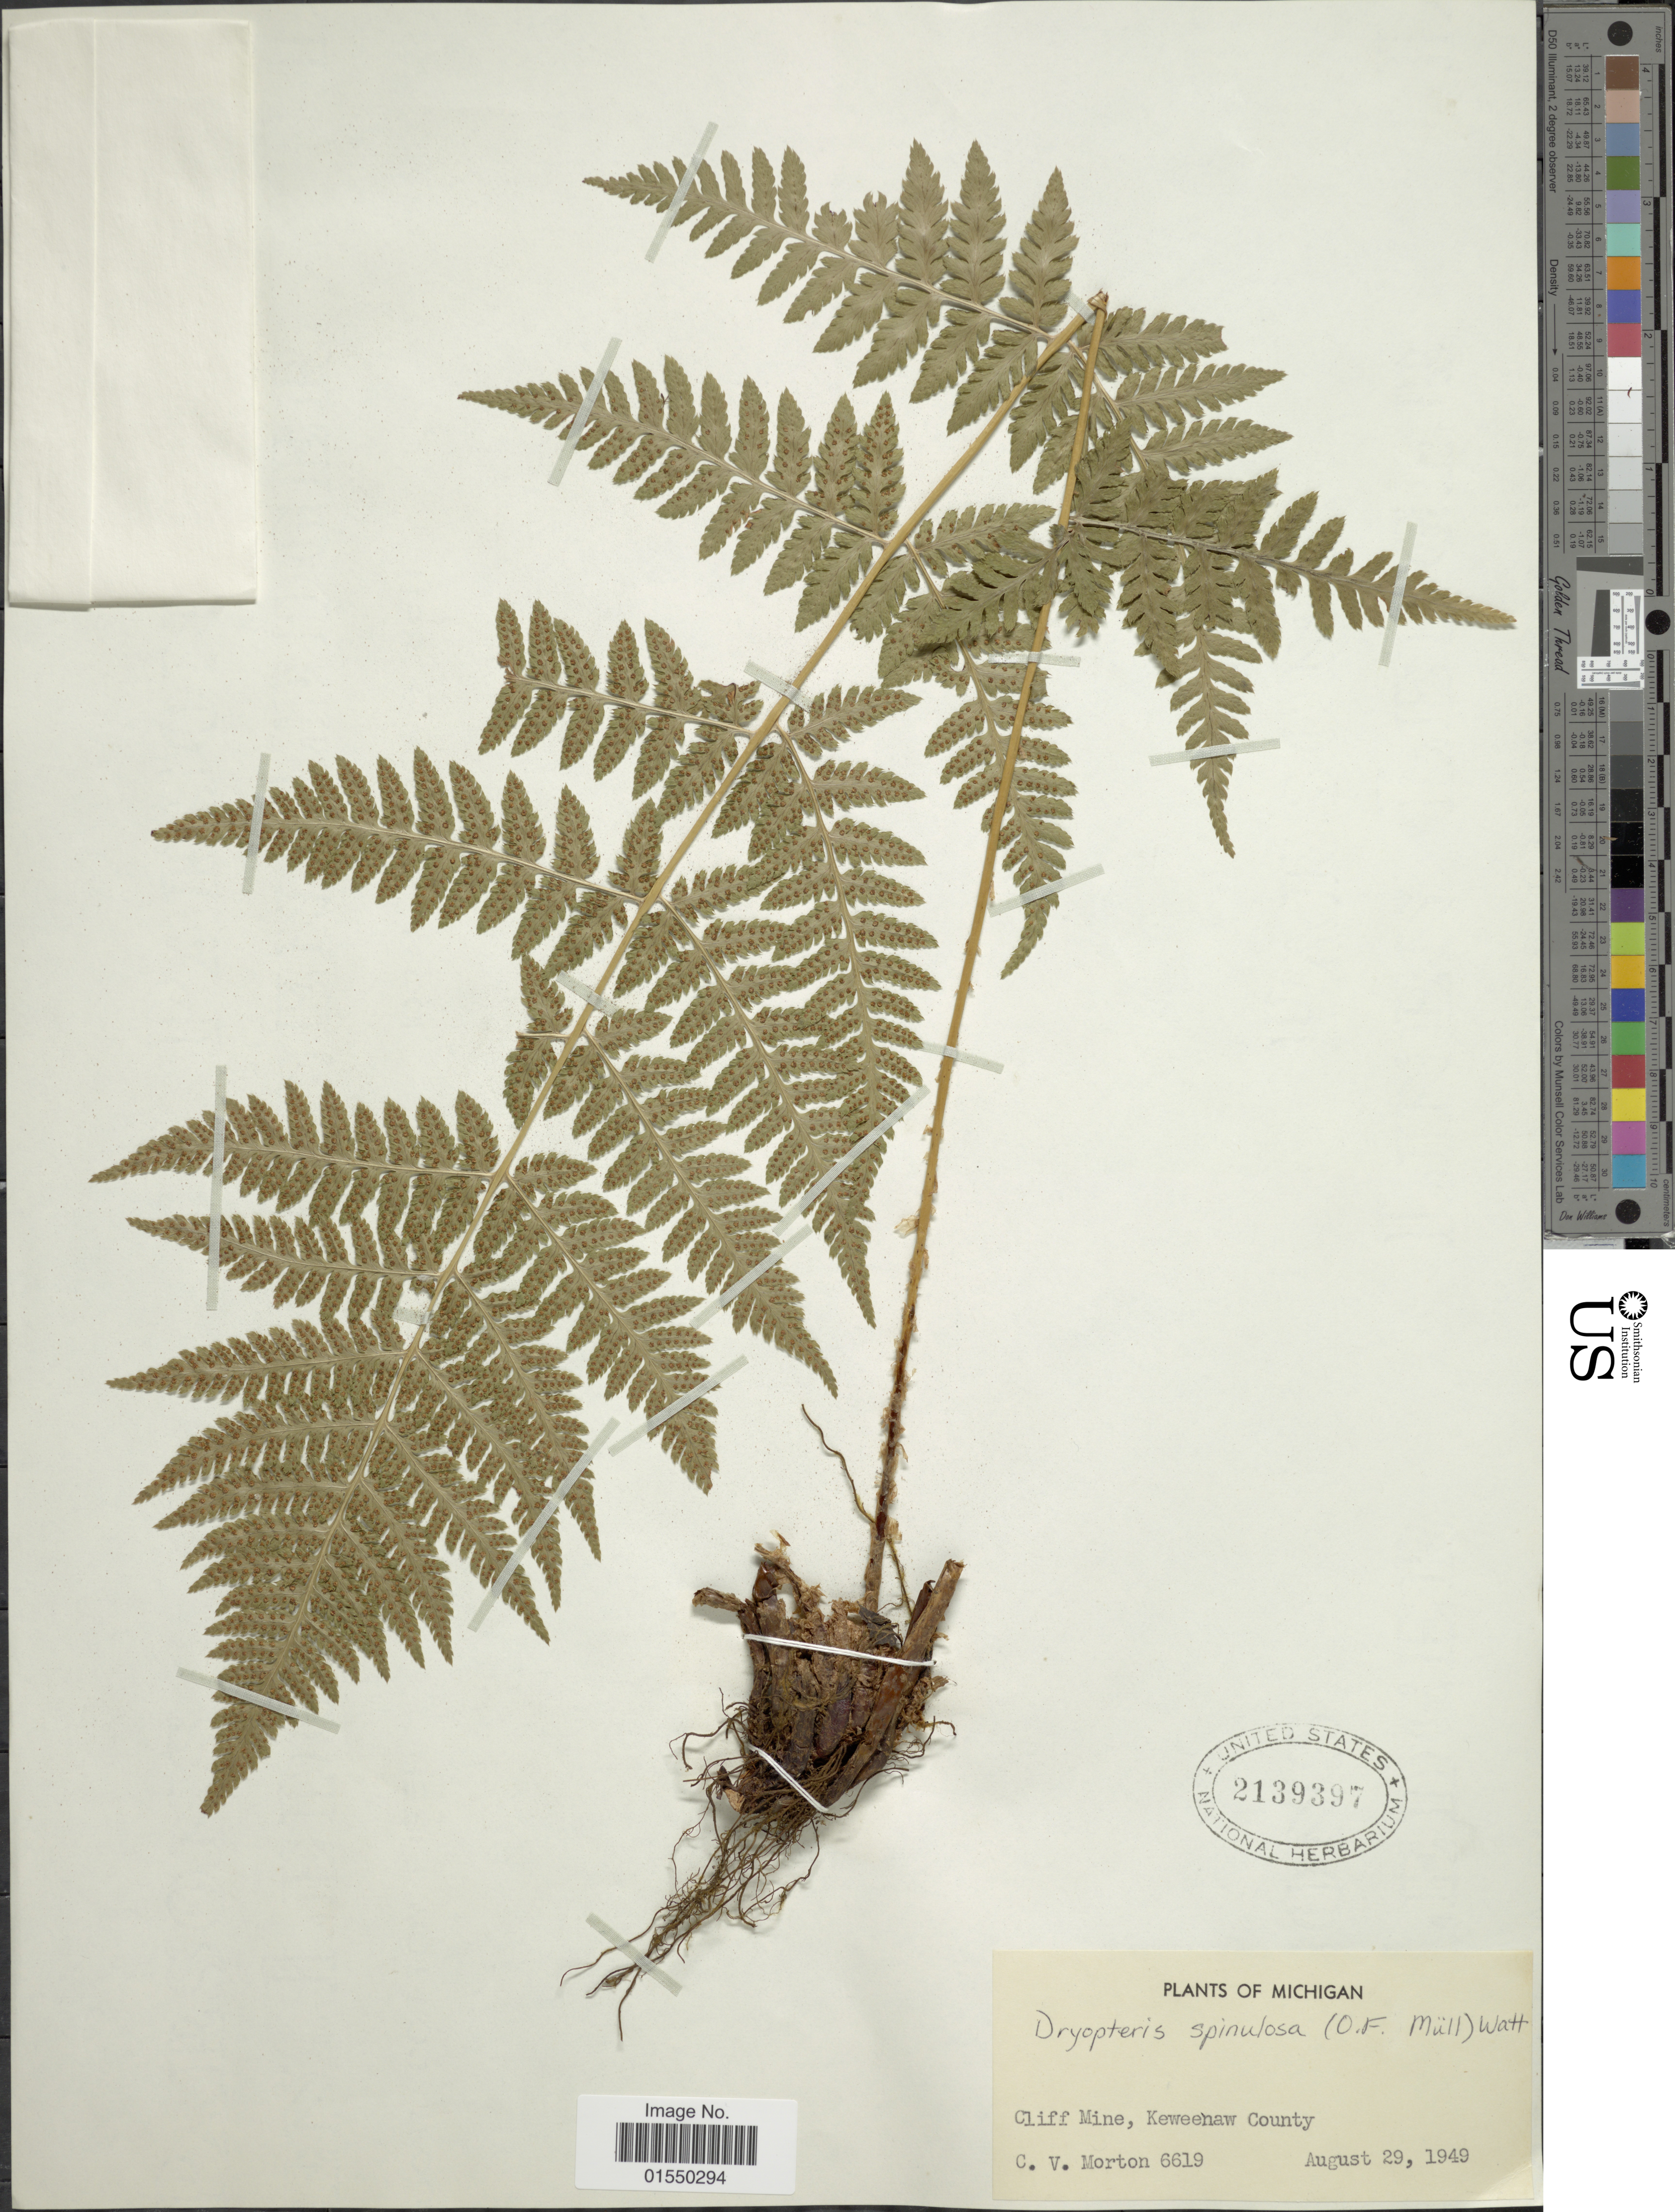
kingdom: Plantae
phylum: Tracheophyta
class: Polypodiopsida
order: Polypodiales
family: Dryopteridaceae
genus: Dryopteris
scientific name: Dryopteris carthusiana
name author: (Villars) H.P. Fuchs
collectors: C. V. Morton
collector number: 6619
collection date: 1949-08-29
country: United States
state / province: Michigan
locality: Cliff Mine, Keweenaw County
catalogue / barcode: US 2139397